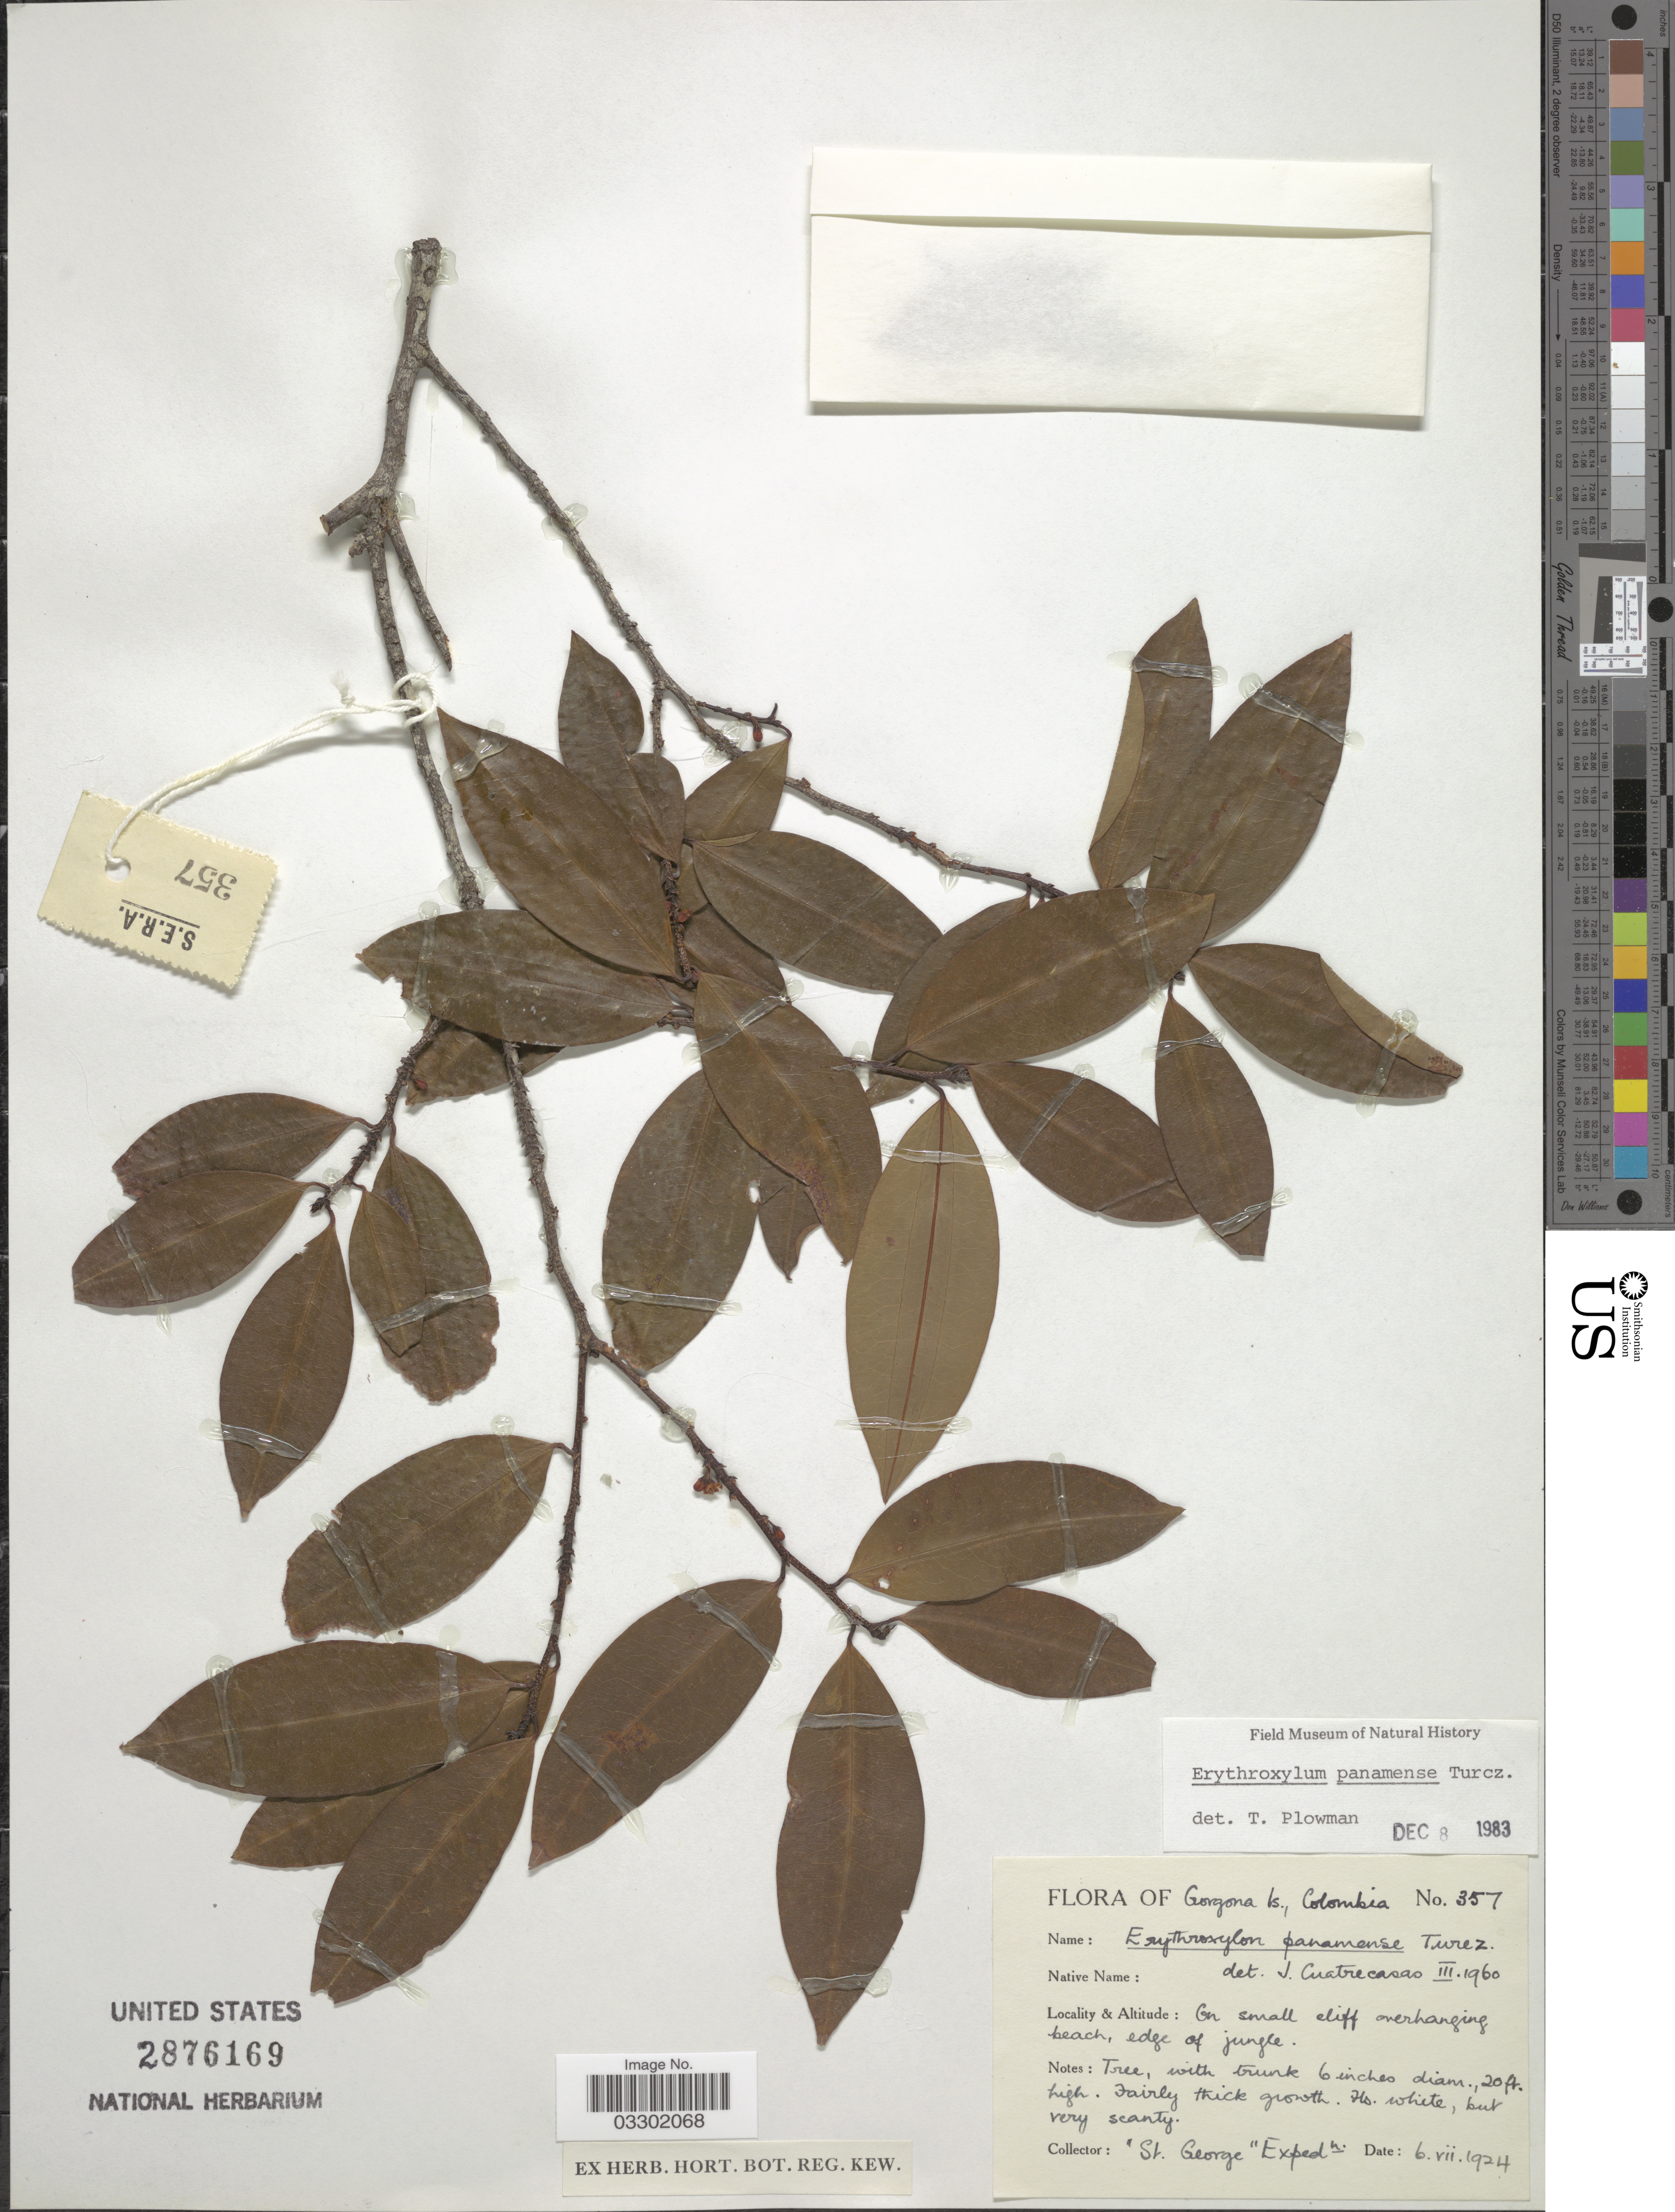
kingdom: Plantae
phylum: Tracheophyta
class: Magnoliopsida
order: Malpighiales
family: Erythroxylaceae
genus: Erythroxylum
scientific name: Erythroxylum panamense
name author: Turcz.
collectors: St. George Exped.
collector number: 357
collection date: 1924-07-06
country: Colombia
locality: Gorgona Is.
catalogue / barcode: US 2876169